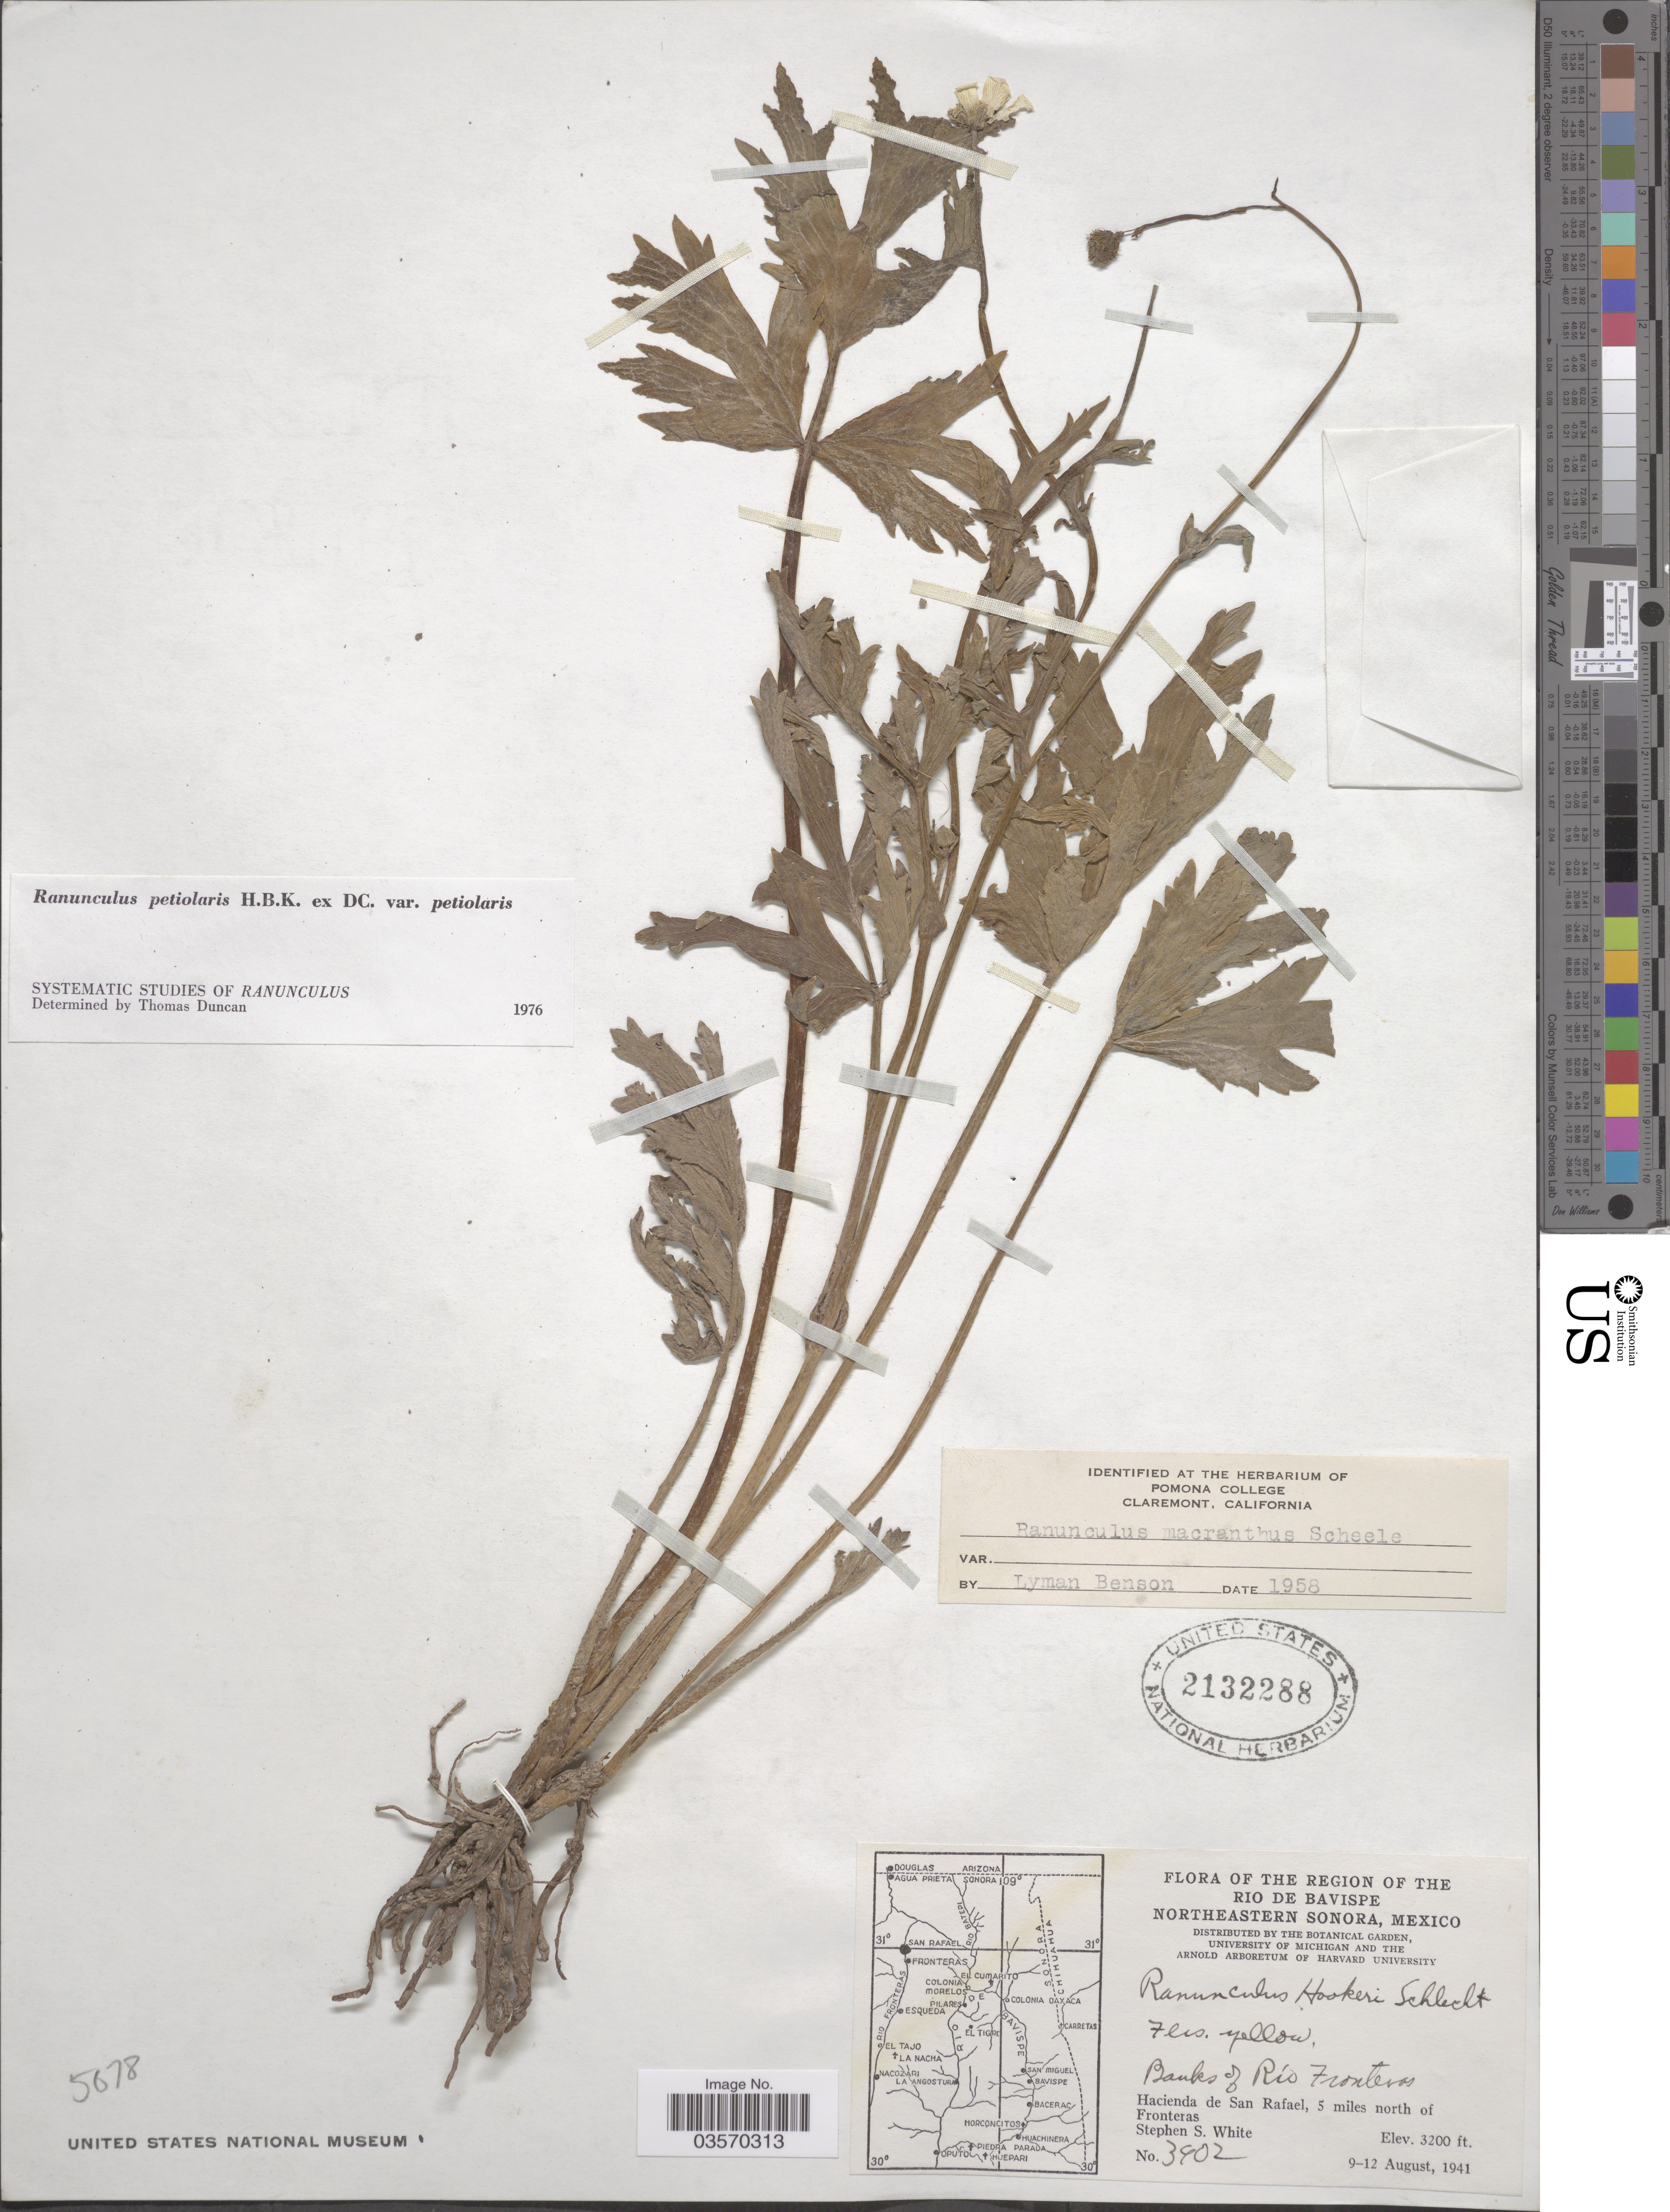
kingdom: Plantae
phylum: Tracheophyta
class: Magnoliopsida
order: Ranunculales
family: Ranunculaceae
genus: Ranunculus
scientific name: Ranunculus petiolaris var. petiolaris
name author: Kunth ex DC.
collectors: S. S. White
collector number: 3902*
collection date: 1941-08-09/1941-08-12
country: Mexico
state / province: Sonora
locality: The Region of The Rio de Bavispe, Northeastern Sonora. Banks of Rio Fronteras. Hacienda de San Rafael, 5 miles north of Fronteras.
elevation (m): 975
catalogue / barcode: US 2132288